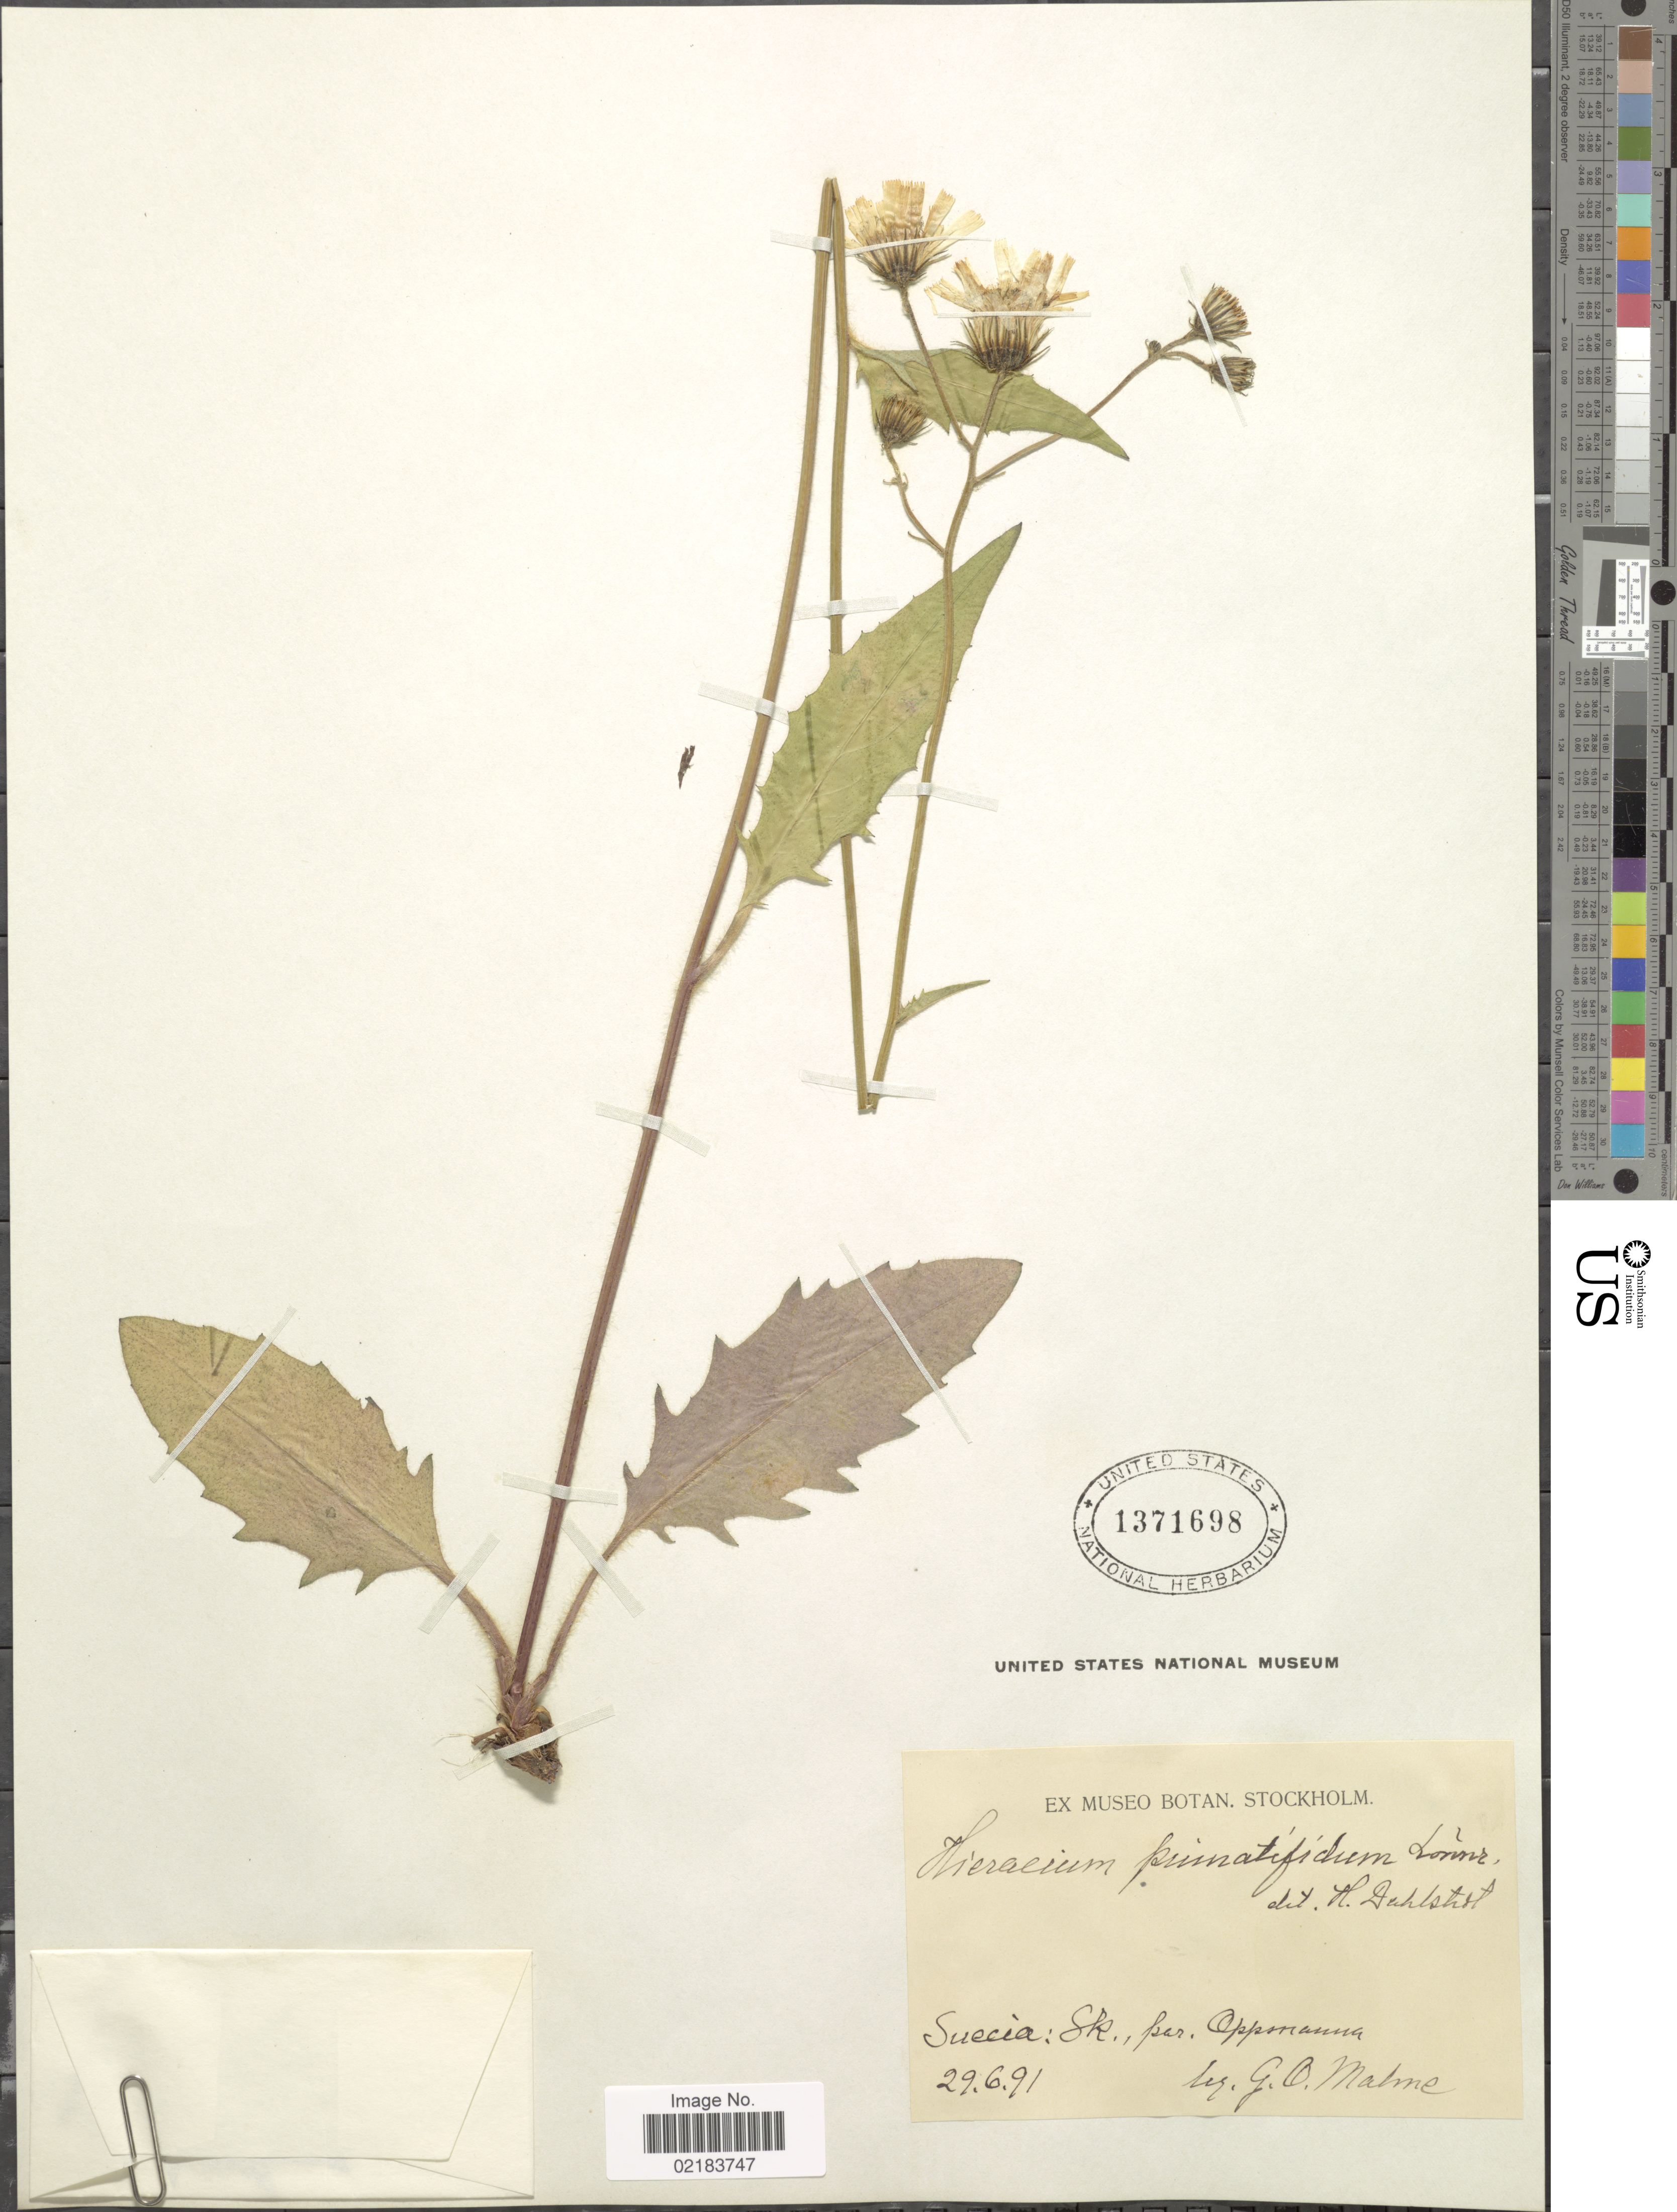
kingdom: Plantae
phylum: Tracheophyta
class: Magnoliopsida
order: Asterales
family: Asteraceae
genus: Hieracium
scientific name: Hieracium lachenalii subsp. pinnatifidum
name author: (Dahlst.) Zahn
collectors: G. O. A. Malme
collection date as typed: Transcribed d/m/y: 29/6/91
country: Sweden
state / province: Skåne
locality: Suecia: Sk., pr. Oppmanna.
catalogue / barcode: US 1371698